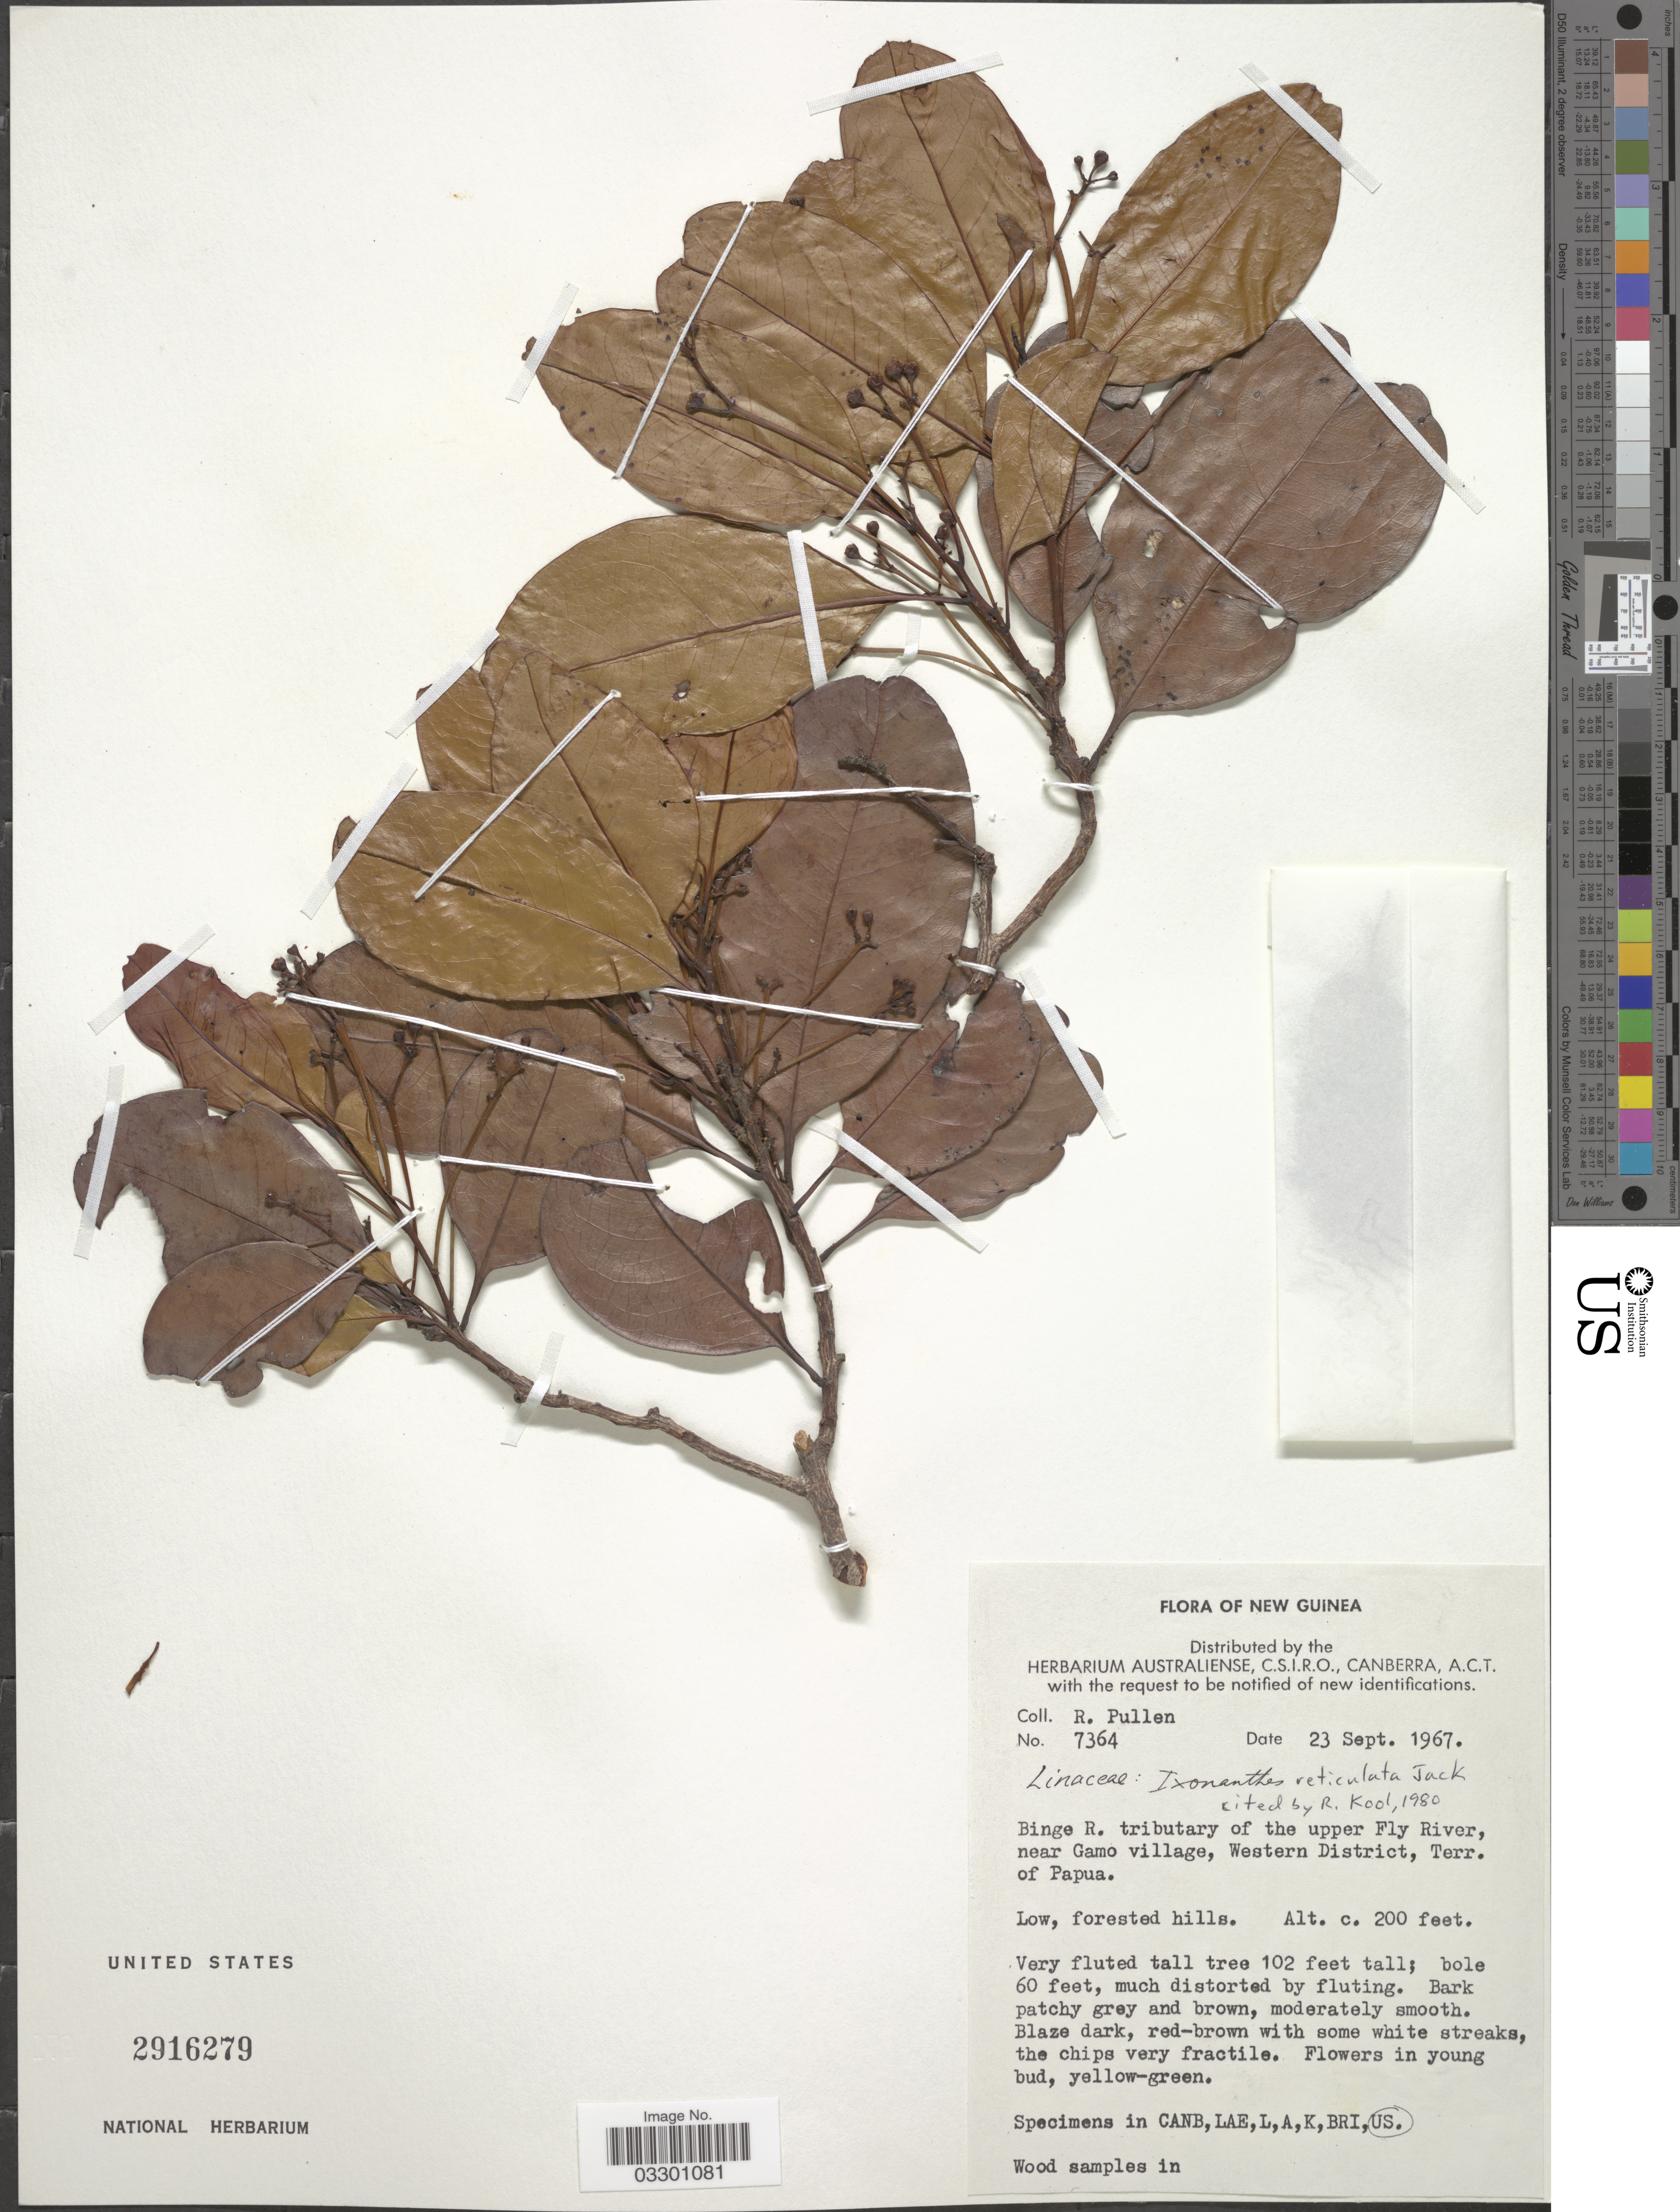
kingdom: Plantae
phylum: Tracheophyta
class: Magnoliopsida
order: Malpighiales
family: Ixonanthaceae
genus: Ixonanthes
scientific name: Ixonanthes reticulata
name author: Jack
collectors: R. Pullen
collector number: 7364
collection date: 1967-09-23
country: Papua New Guinea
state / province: Manus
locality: New Guinea. Binge R. tributary of the upper Fly River, near Gamo village, Western District, Terr. of Papua.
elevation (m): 61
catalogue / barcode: US 2916279